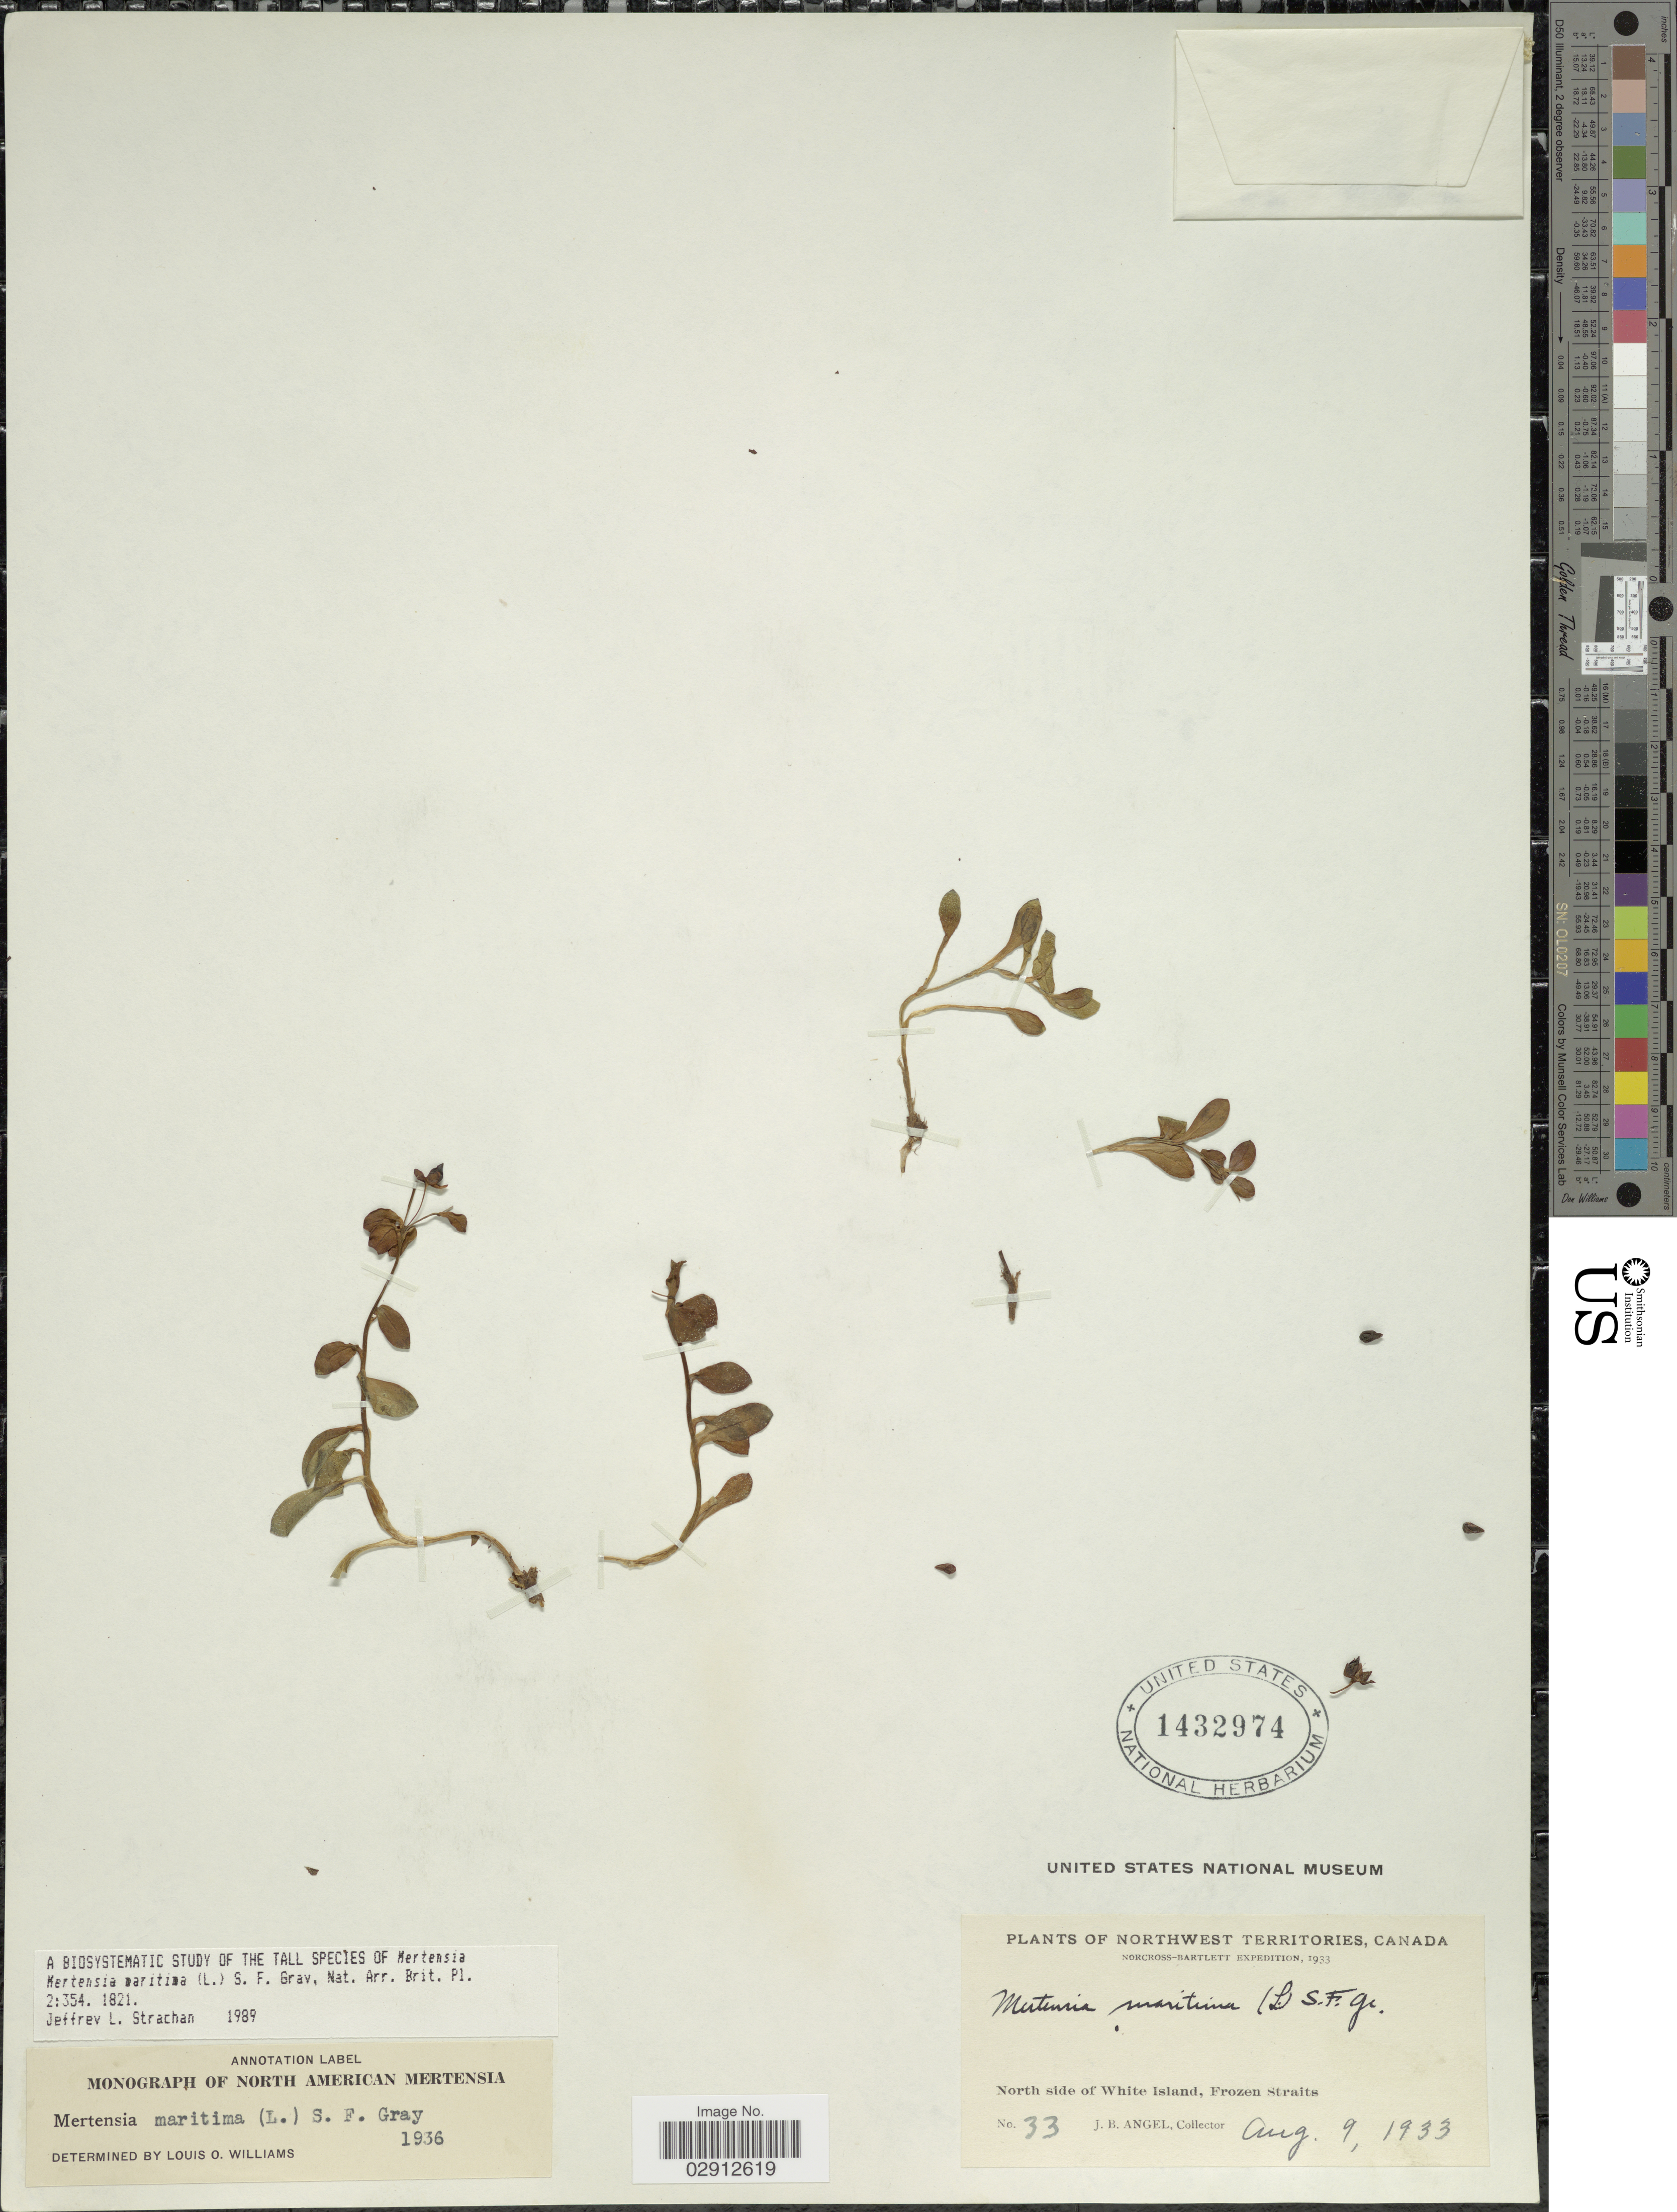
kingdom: Plantae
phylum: Tracheophyta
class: Magnoliopsida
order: Boraginales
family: Boraginaceae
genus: Mertensia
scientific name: Mertensia maritima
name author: (L.) S.F. Gray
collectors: J. Angel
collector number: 33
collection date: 1933-08-09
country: Canada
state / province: Northwest Territories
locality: North side of White Island, Frozen Straits.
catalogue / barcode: US 1432974